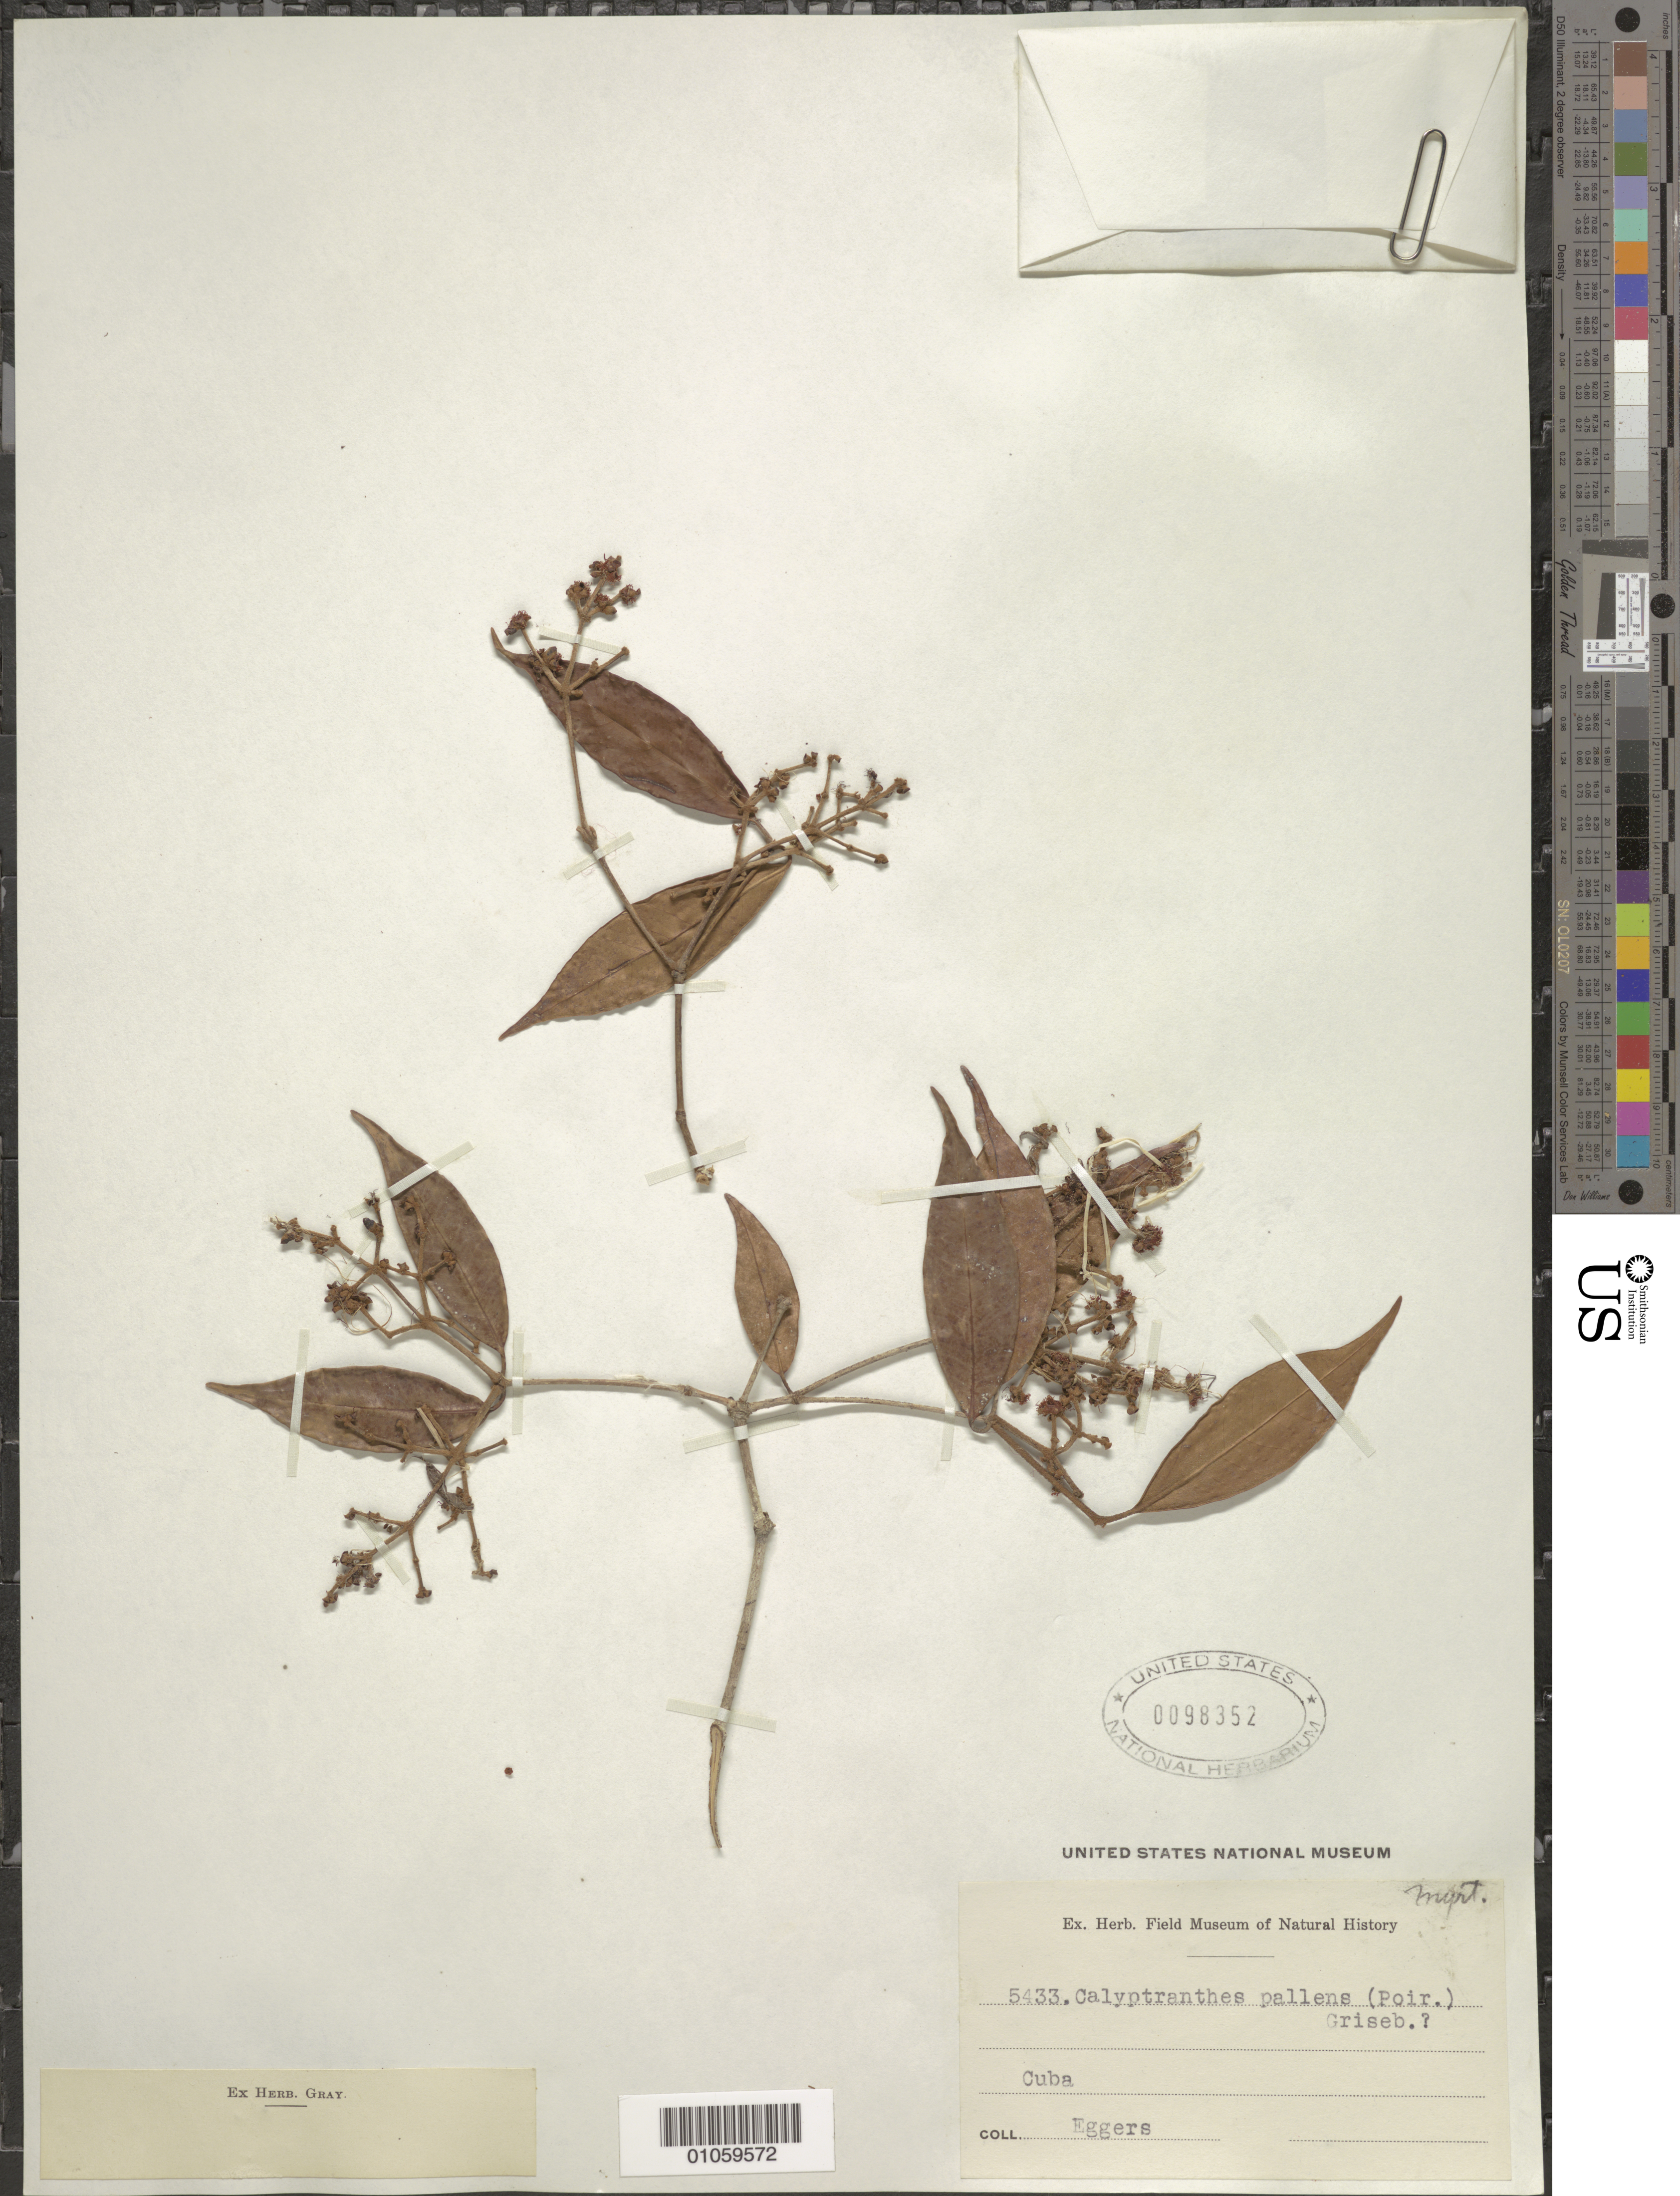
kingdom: Plantae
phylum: Tracheophyta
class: Magnoliopsida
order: Myrtales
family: Myrtaceae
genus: Myrcia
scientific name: Myrcia chytraculia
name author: (L.) A.R. Lourenço & E. Lucas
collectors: H. F. A. von Eggers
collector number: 5433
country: Cuba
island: Cuba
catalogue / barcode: US 98352